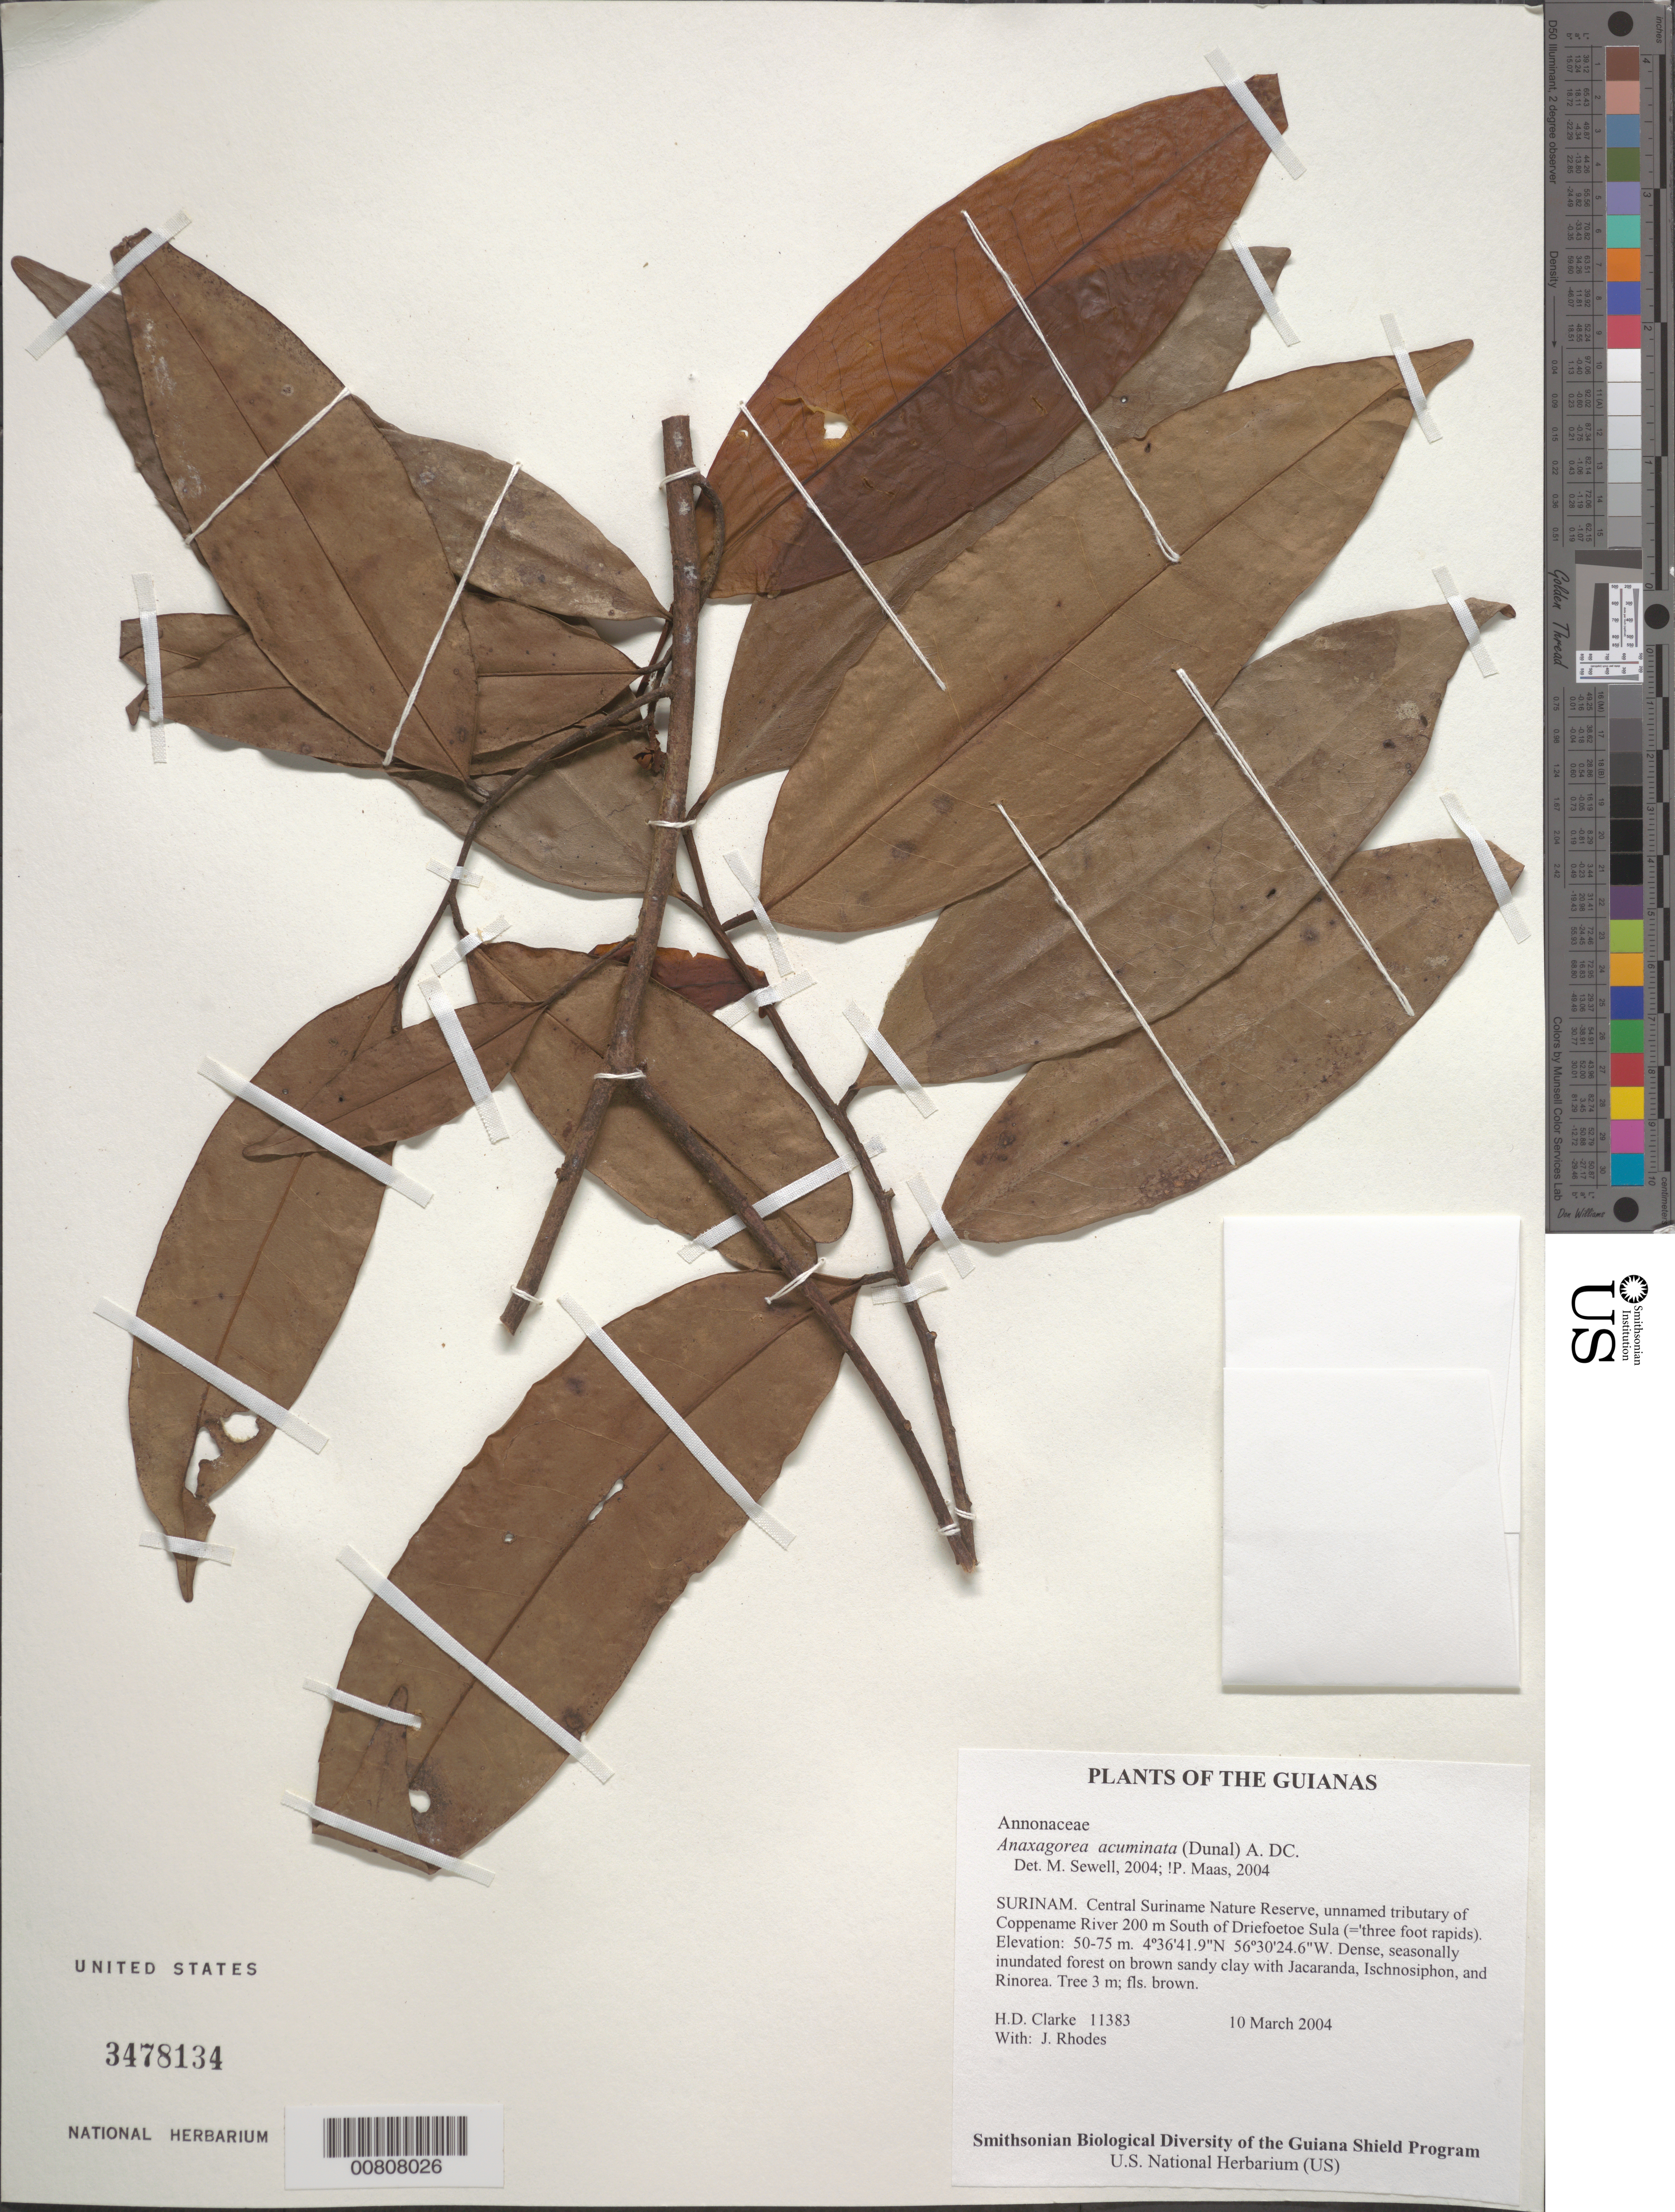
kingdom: Plantae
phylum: Tracheophyta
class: Magnoliopsida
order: Magnoliales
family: Annonaceae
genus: Anaxagorea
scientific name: Anaxagorea acuminata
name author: (Dunal) A. DC.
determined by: Maas, Paul J. M.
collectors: H. D. Clarke & J. Rhodes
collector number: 11383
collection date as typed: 10 March 2004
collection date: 2004-03-10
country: Suriname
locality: Central Suriname Nature Reserve, unnamed tributary of Coppename River 200 m South of Driefoetoe Sula (='three foot rapids)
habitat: Dense, seasonally inundated forest on brown sandy clay with Jacaranda, Ischnosiphon, and Rinorea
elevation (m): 50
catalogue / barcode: US 3478134